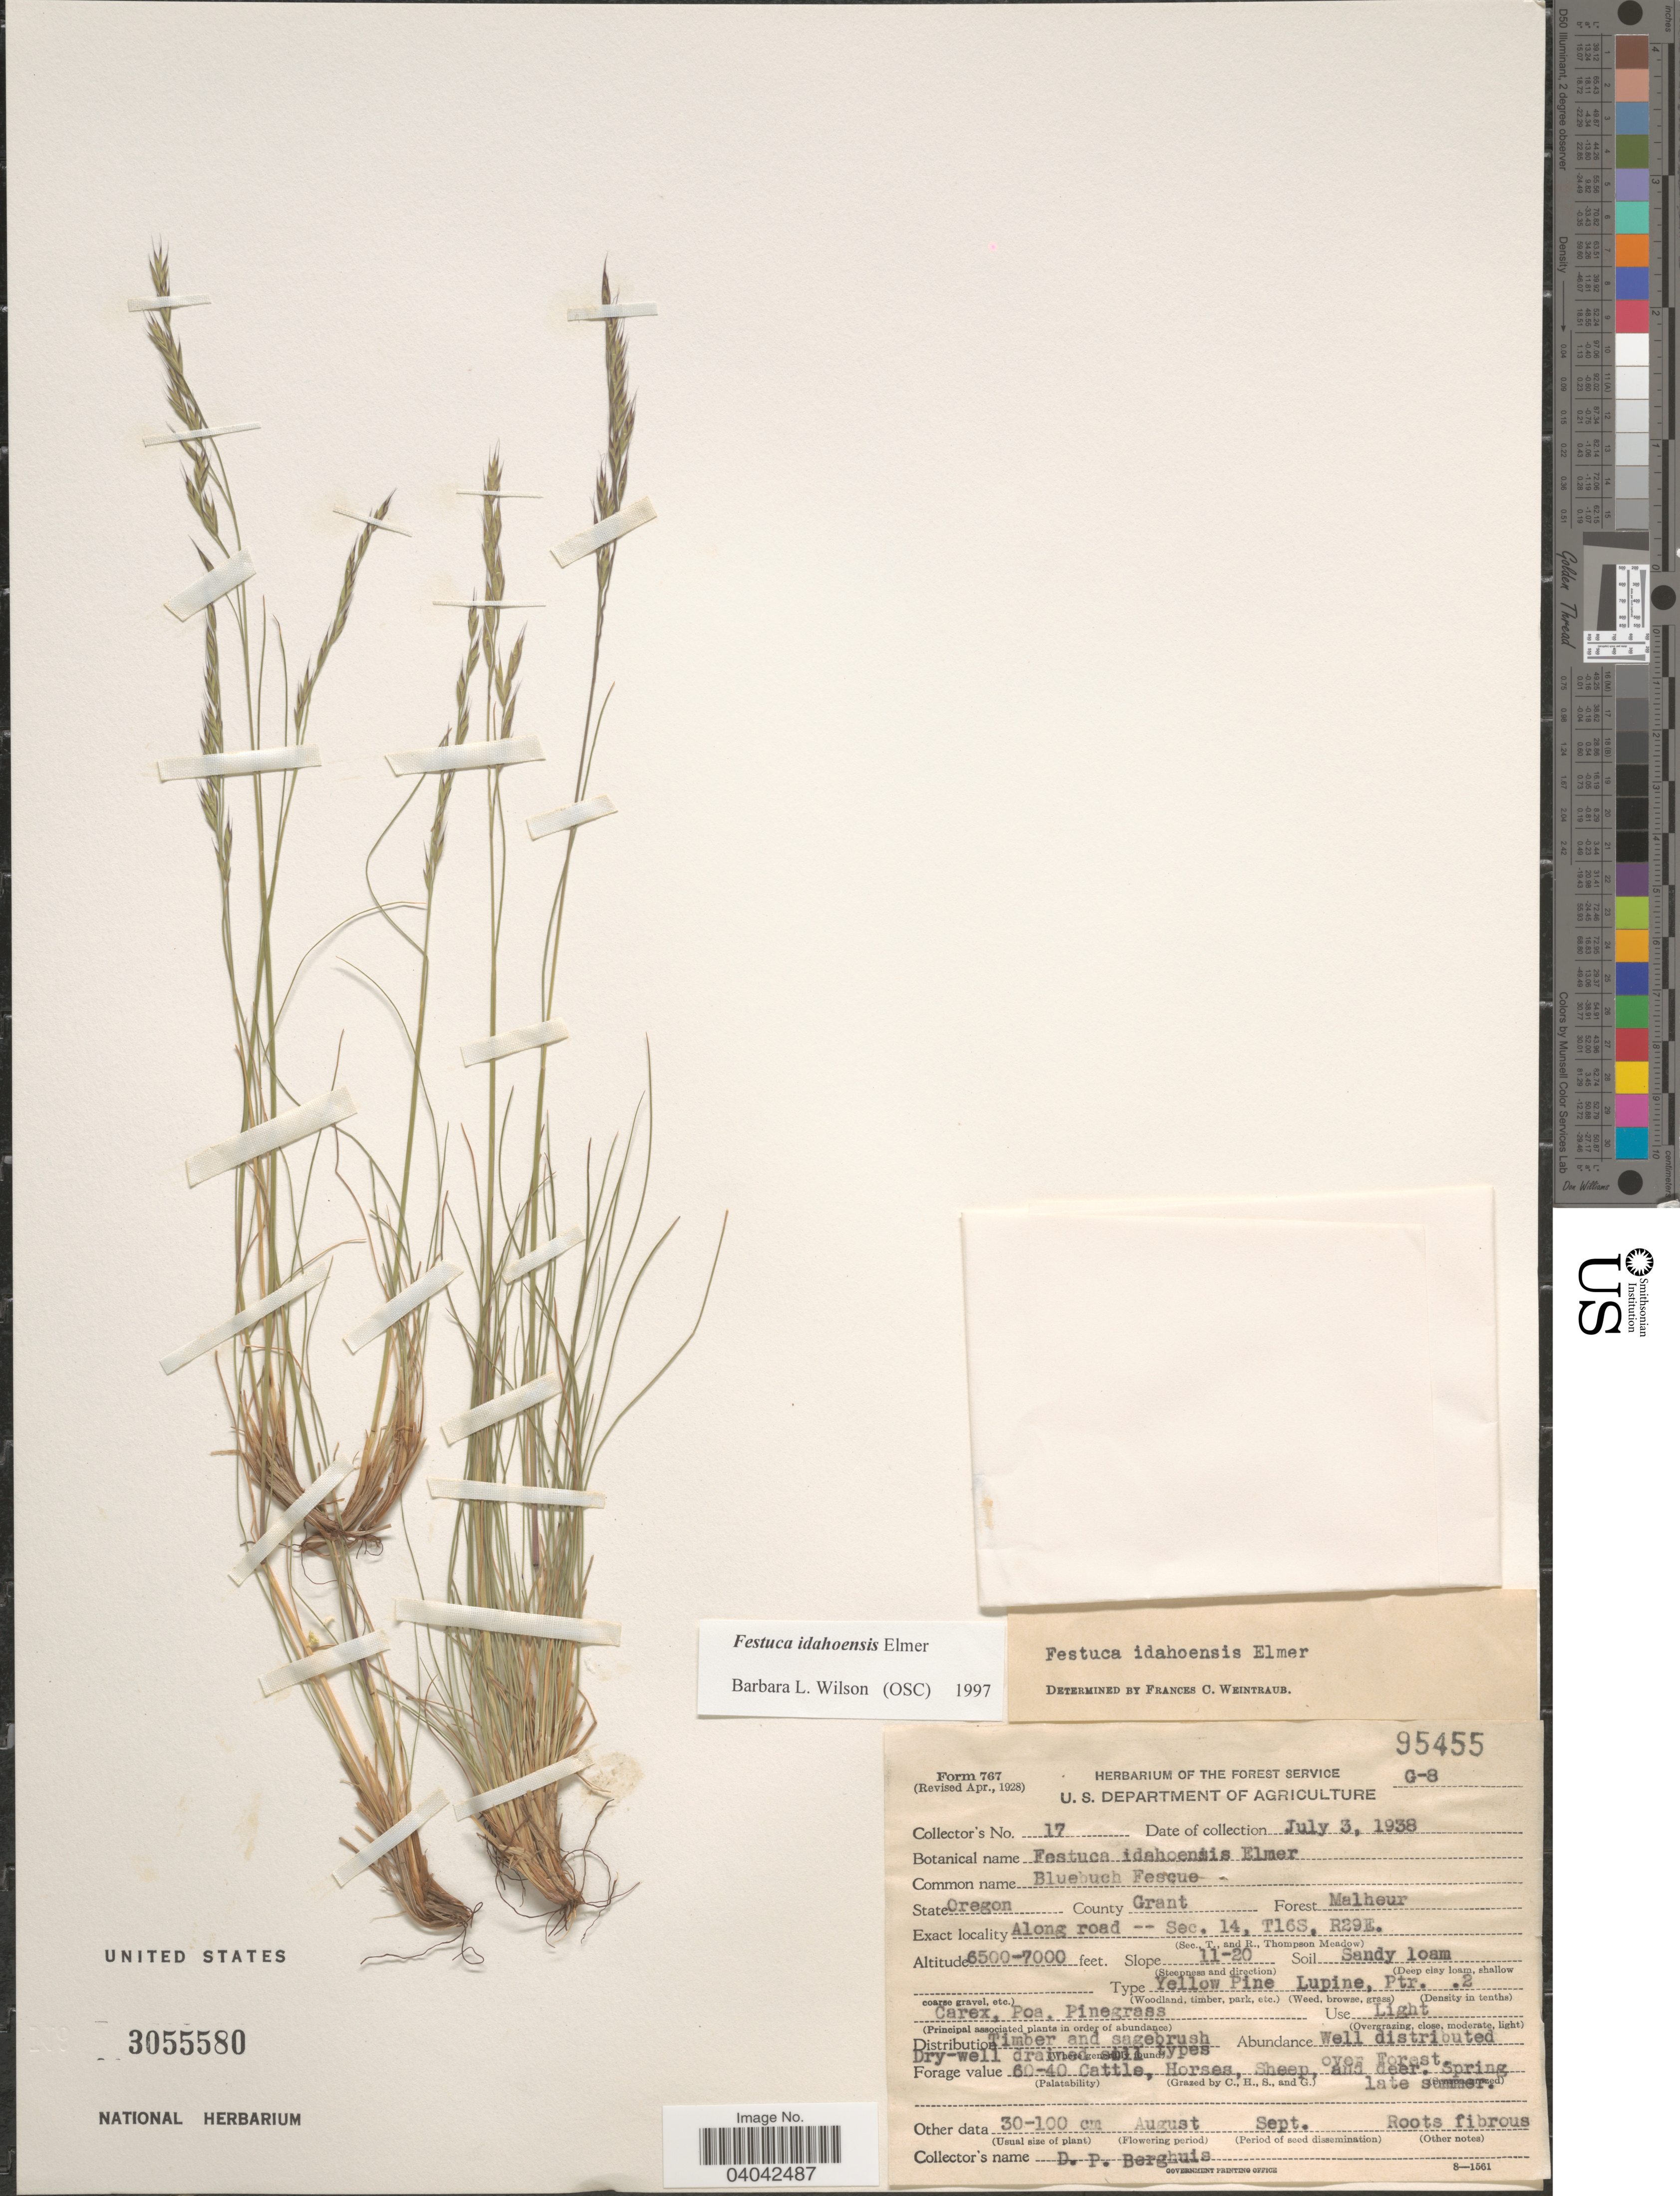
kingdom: Plantae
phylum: Tracheophyta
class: Liliopsida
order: Poales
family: Poaceae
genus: Festuca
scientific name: Festuca idahoensis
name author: Elmer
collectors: D. Berghuis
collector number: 17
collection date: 1938-07-03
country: United States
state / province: Oregon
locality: County Grant. Forest Malheur. Along road - Sec. 14, T16S, R29E. Slope 11-20.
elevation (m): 1981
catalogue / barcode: US 3055580